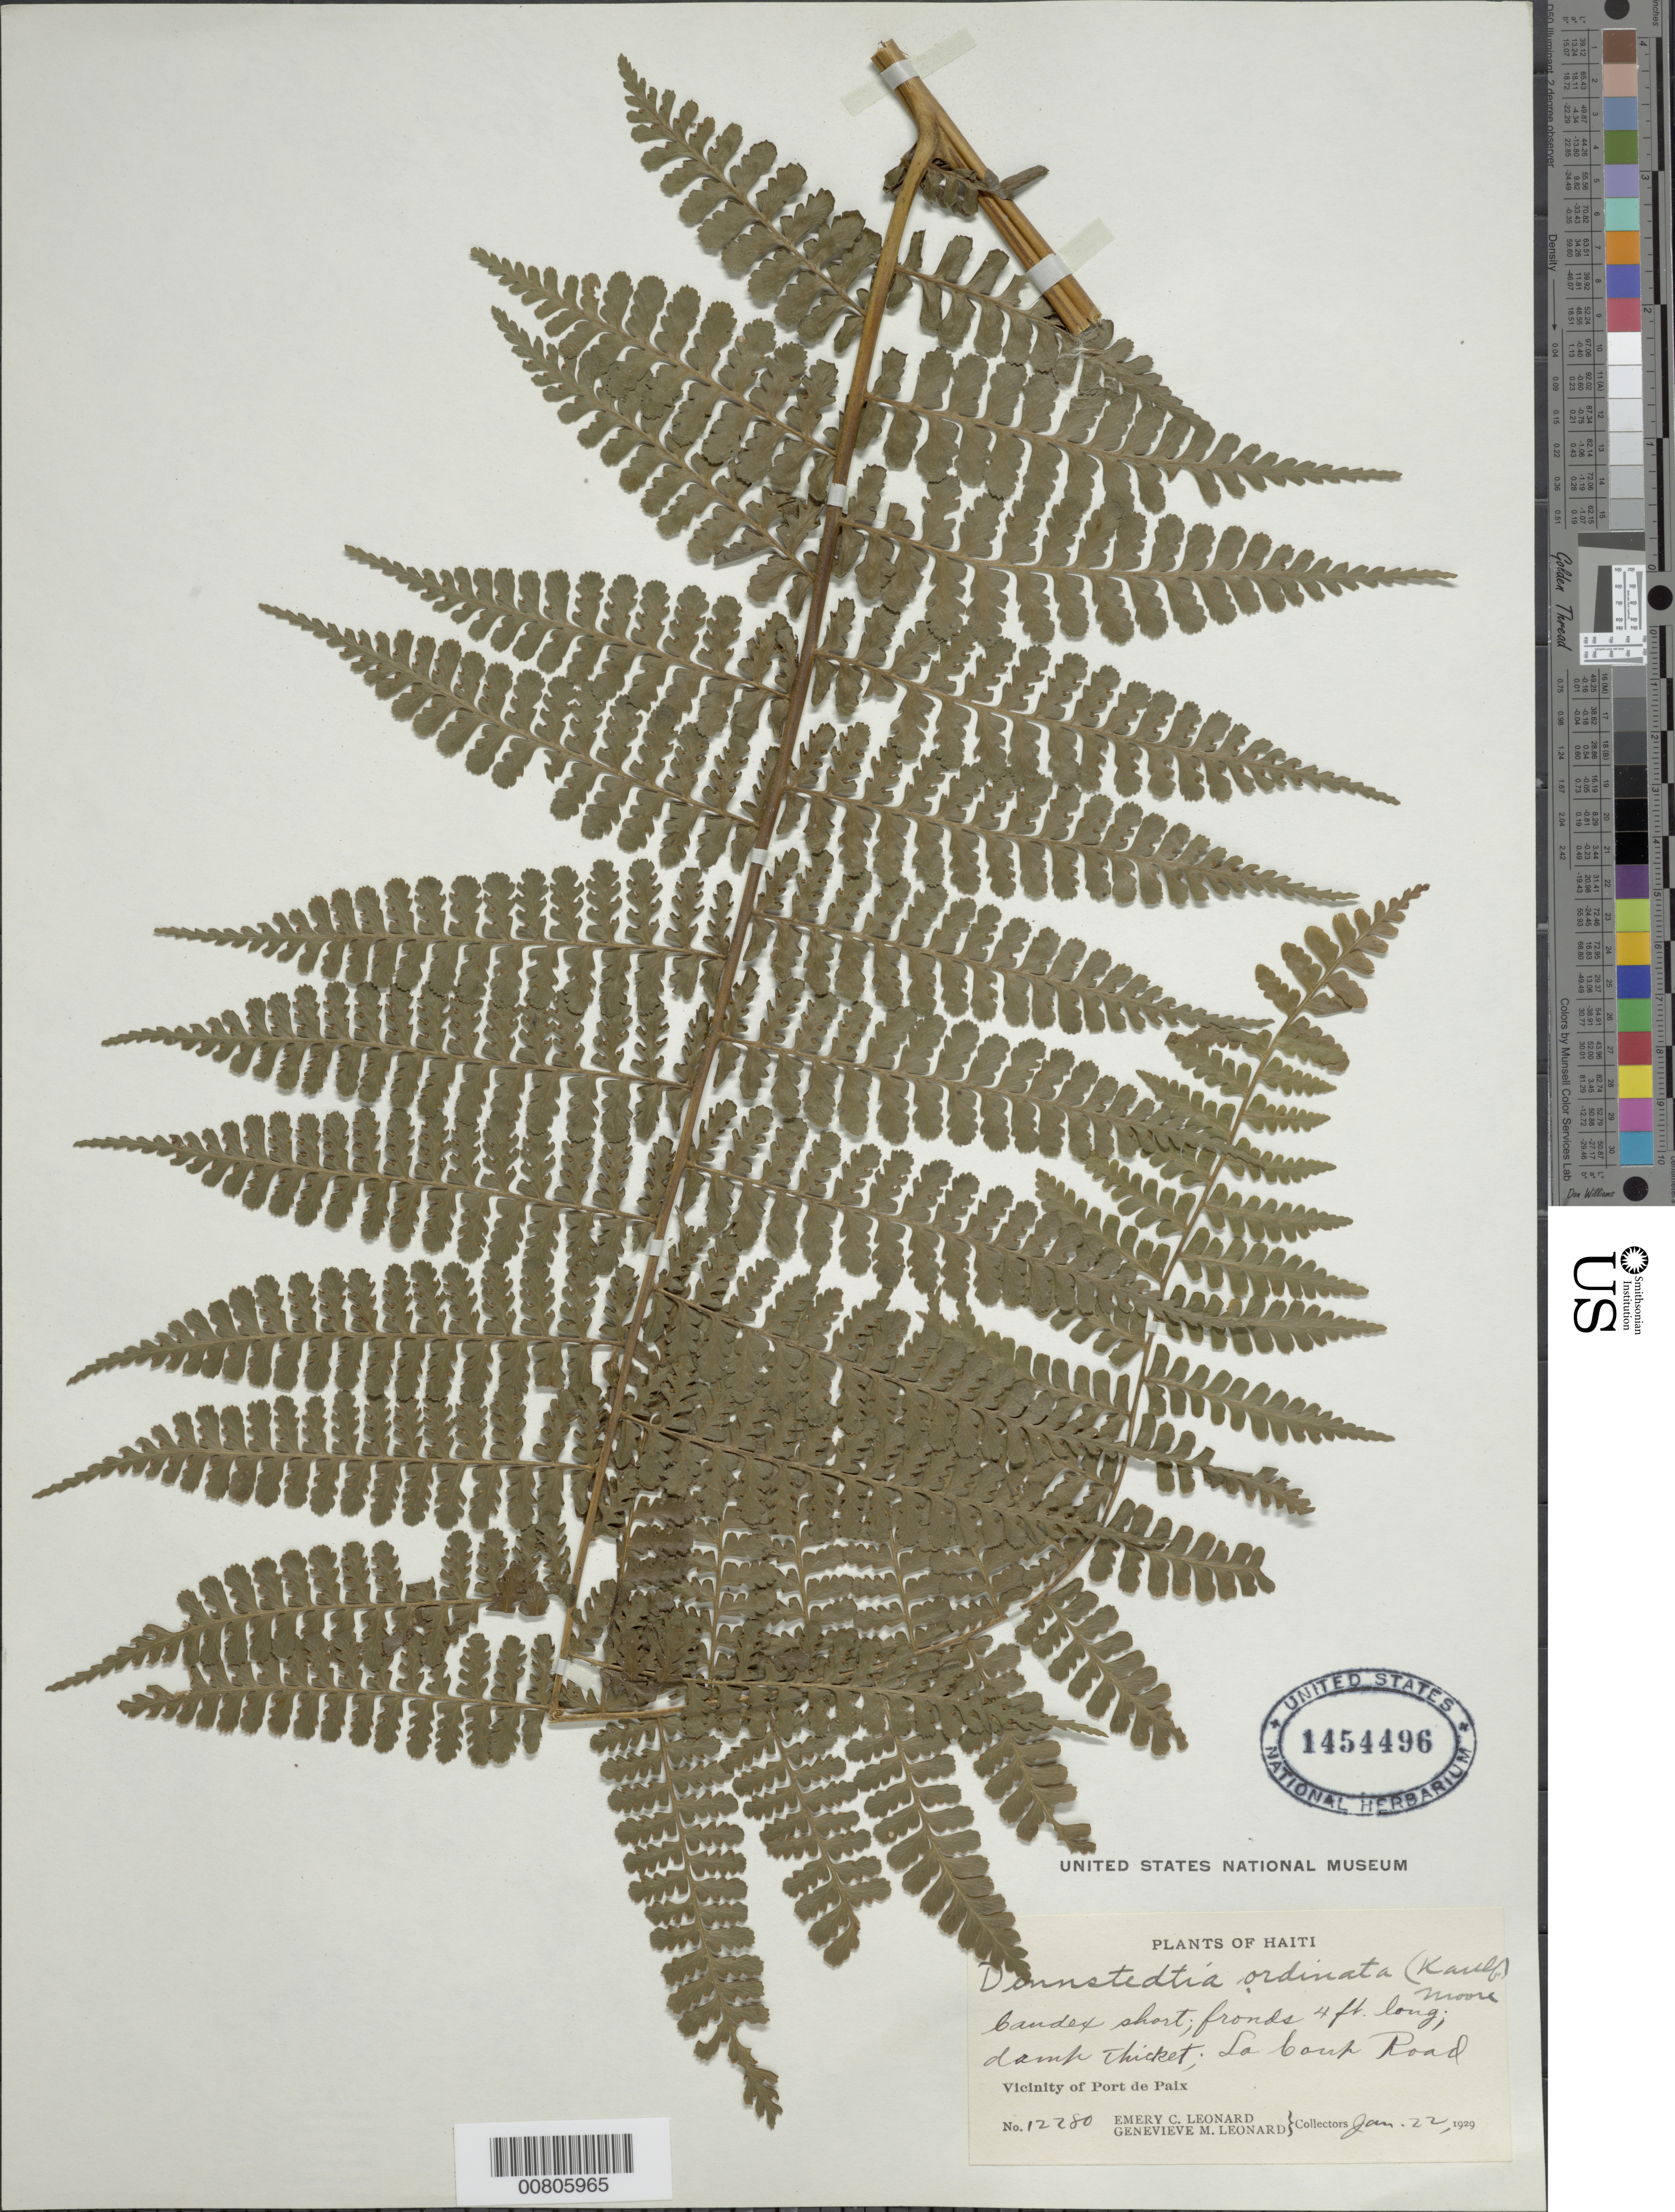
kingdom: Plantae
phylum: Tracheophyta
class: Polypodiopsida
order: Polypodiales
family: Dennstaedtiaceae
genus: Dennstaedtia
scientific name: Dennstaedtia dissecta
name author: (Sw.) T. Moore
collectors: E. C. Leonard & G. M. Leonard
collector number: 12280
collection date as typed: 22 Jan 1929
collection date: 1929-01-22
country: Haiti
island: Hispaniola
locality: Port de Paix, La Coup Road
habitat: Damp thicket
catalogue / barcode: US 1454496